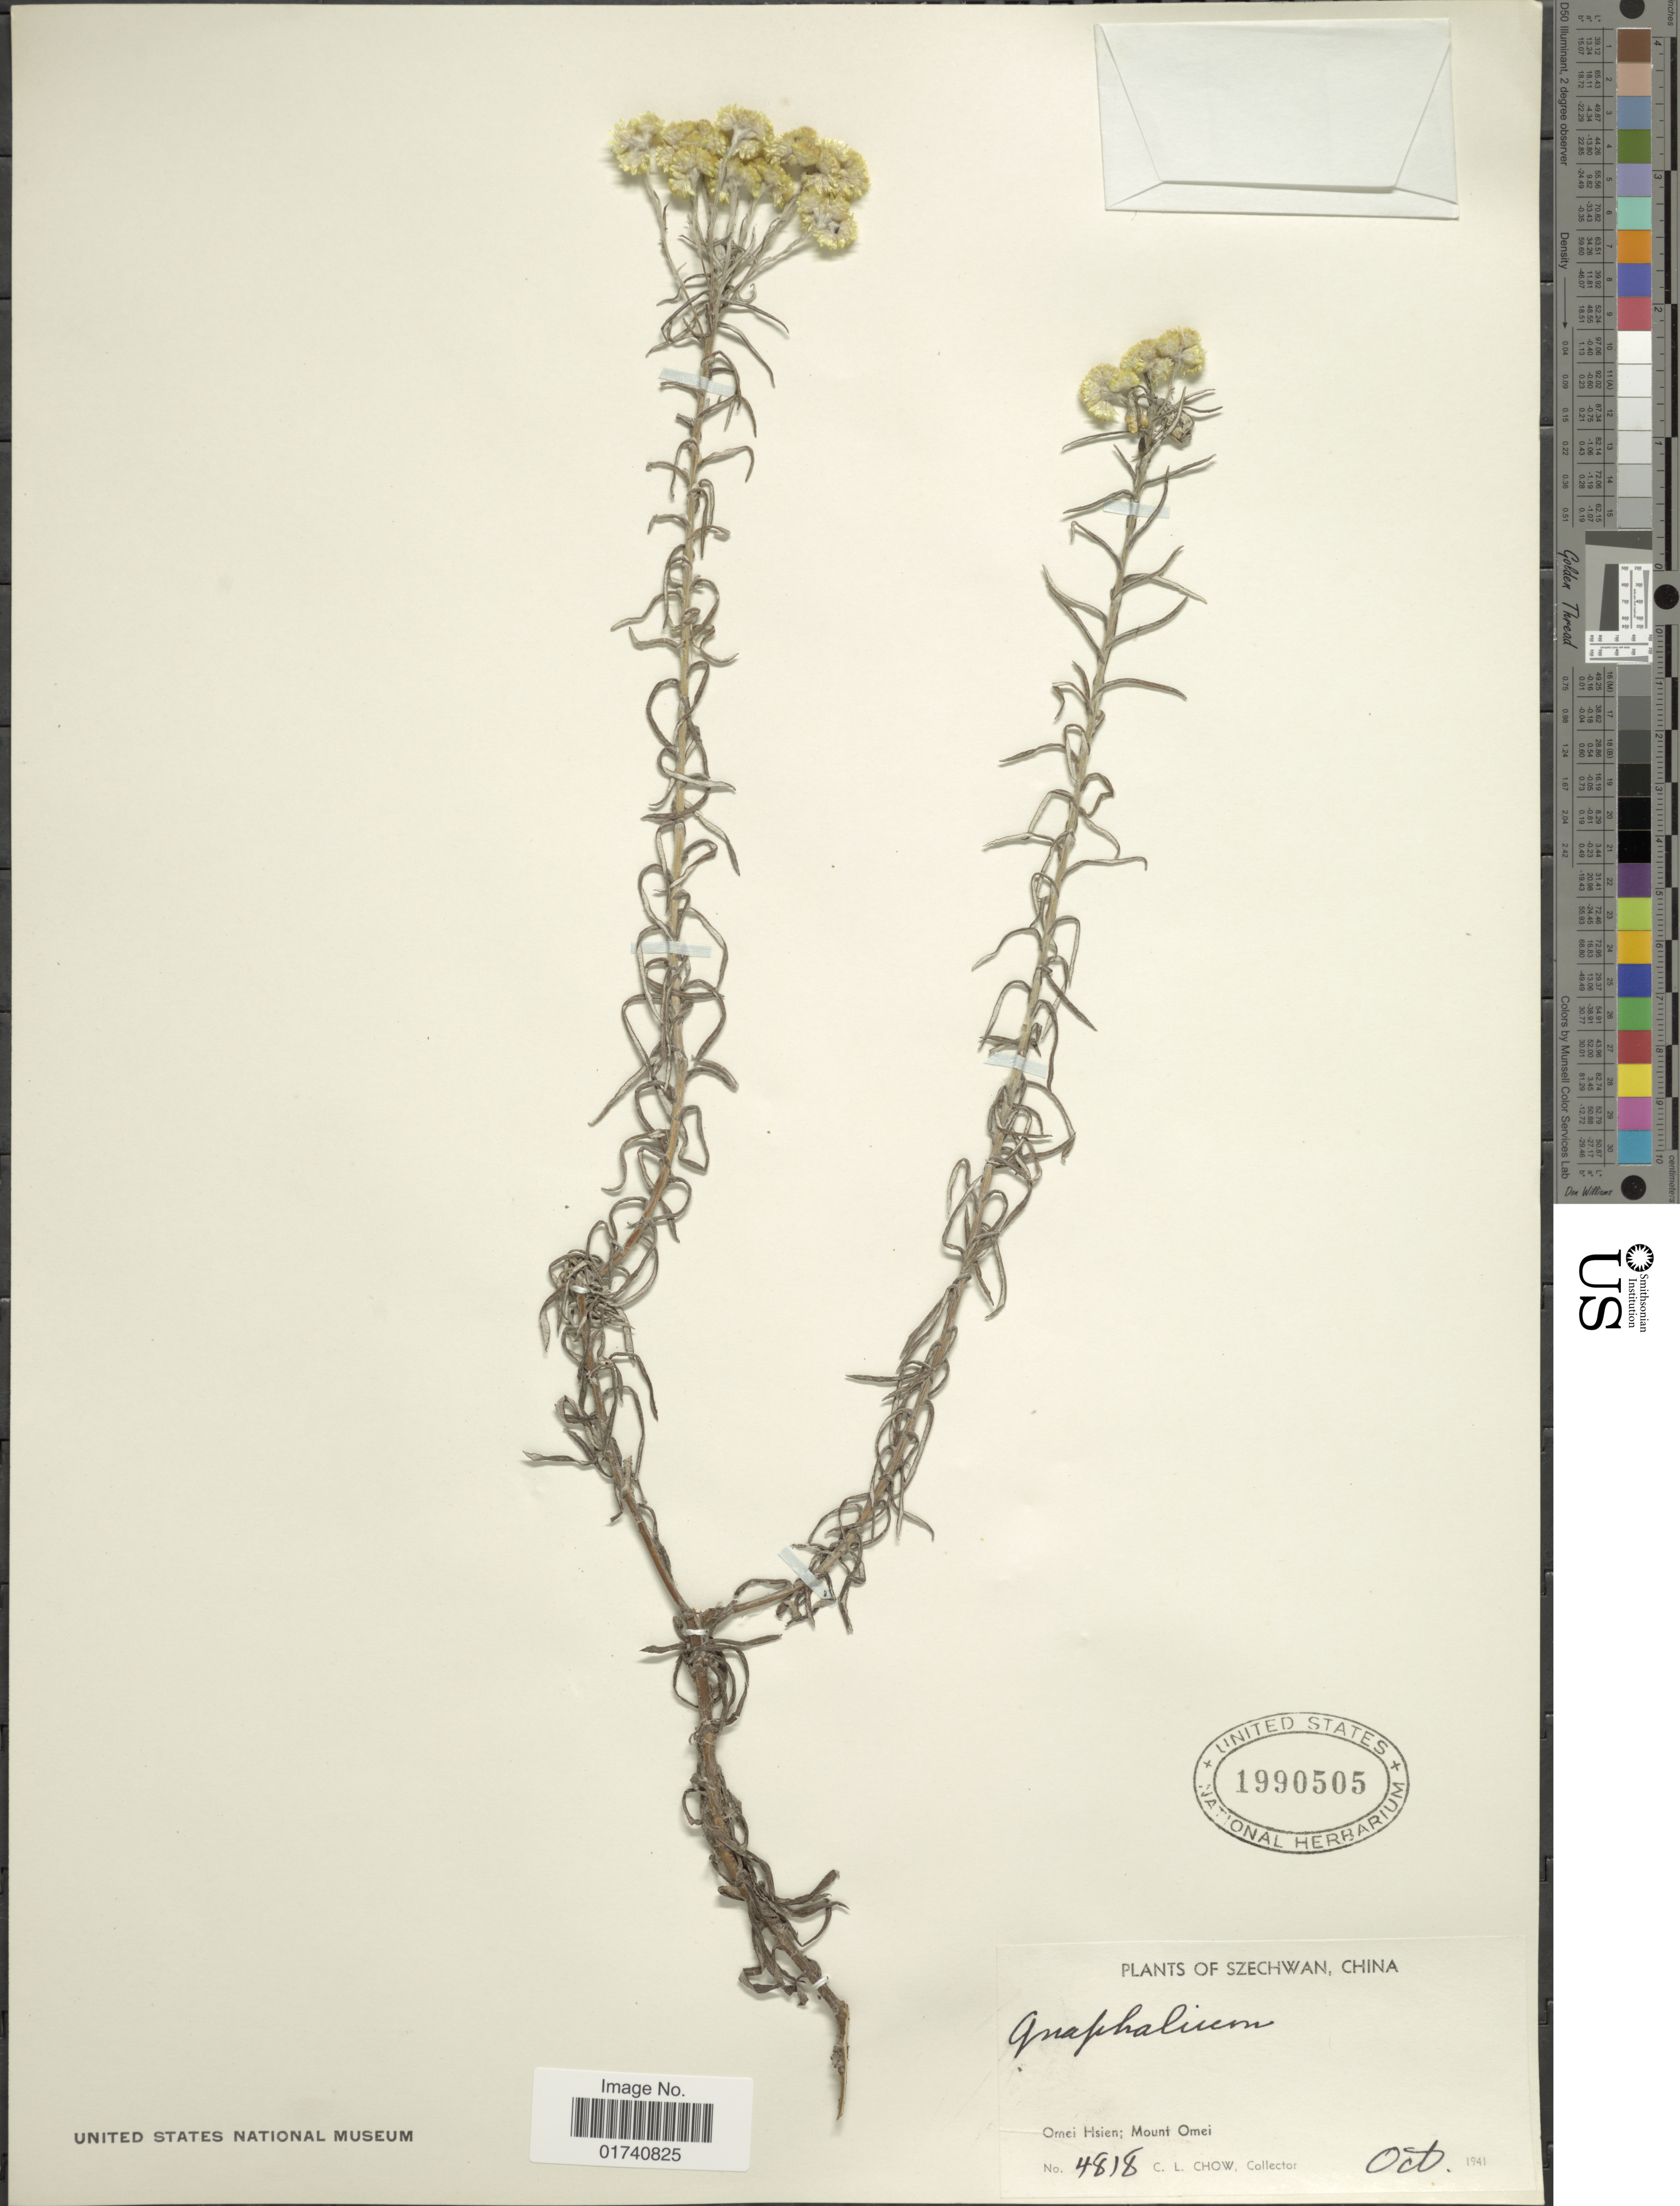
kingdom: Plantae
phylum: Tracheophyta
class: Magnoliopsida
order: Asterales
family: Asteraceae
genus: Pseudognaphalium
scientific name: Pseudognaphalium hypoleucum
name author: (DC.) Hilliard & B.L. Burtt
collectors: C. Chow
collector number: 4818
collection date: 1941-10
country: China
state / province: Sichuan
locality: Szechwan. Omei Hsien; Mount Omei.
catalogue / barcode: US 1990505